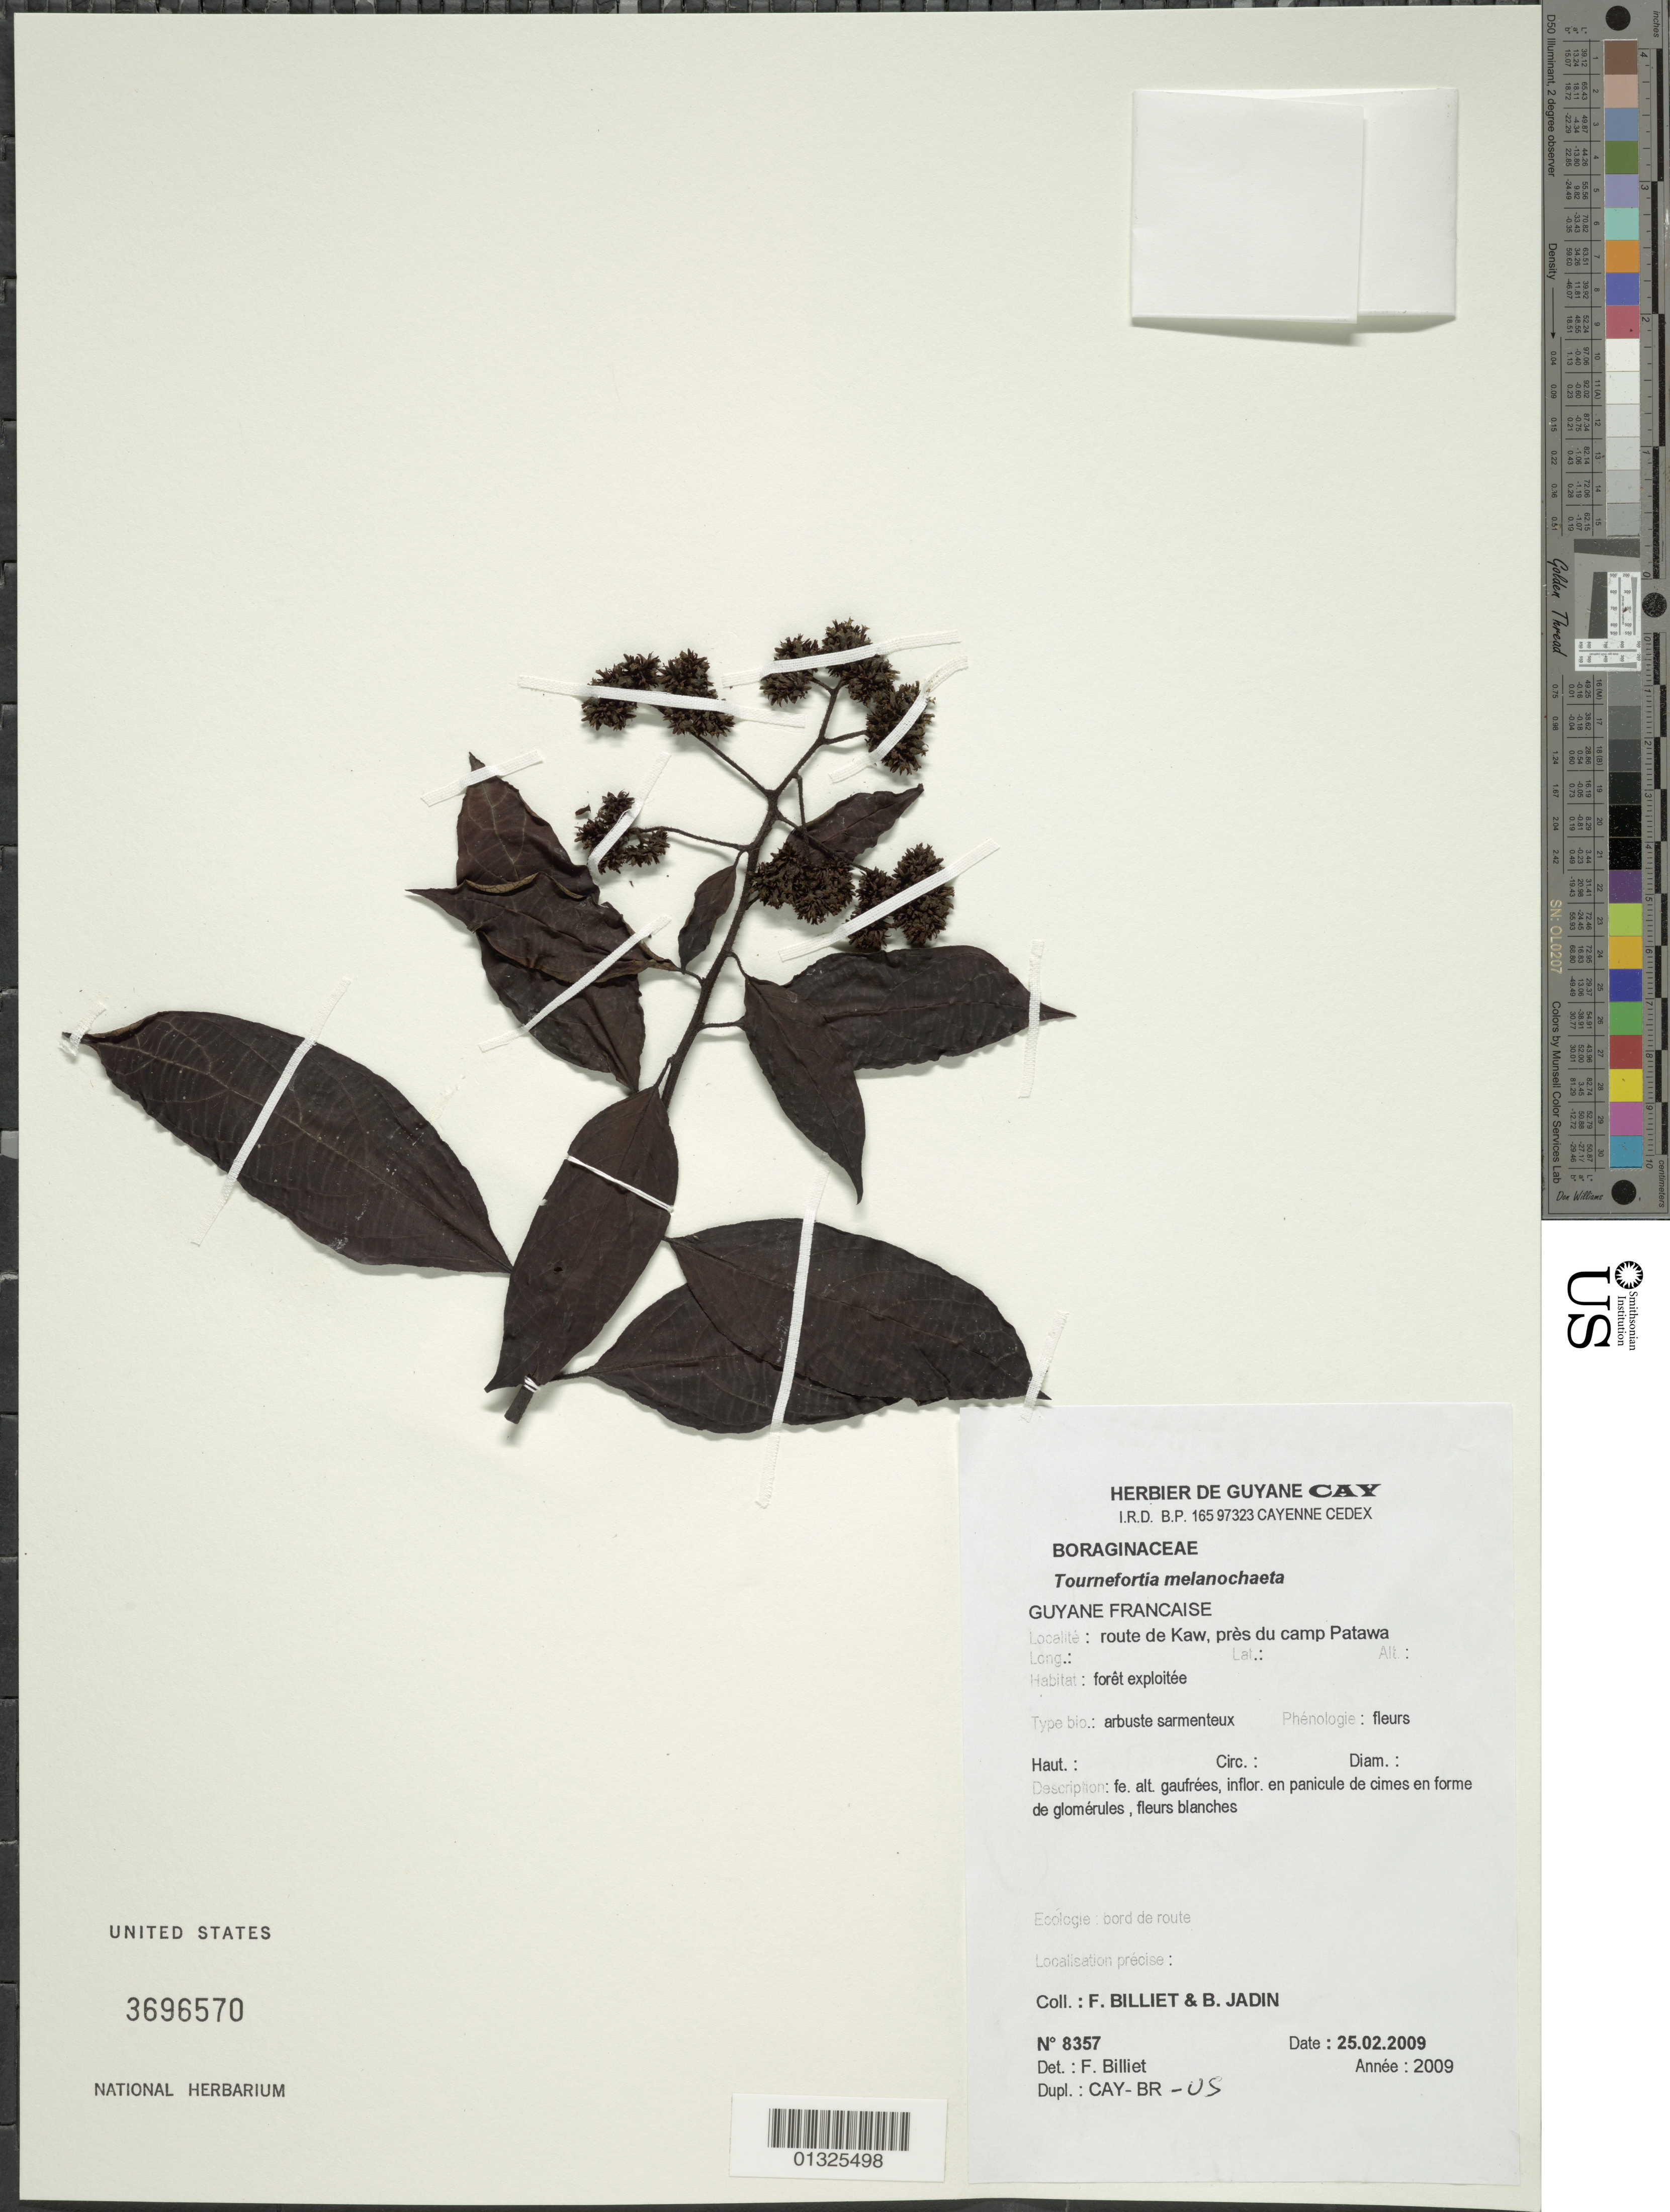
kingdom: Plantae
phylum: Tracheophyta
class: Magnoliopsida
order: Boraginales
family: Heliotropiaceae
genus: Tournefortia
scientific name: Tournefortia ulei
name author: Vaupel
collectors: F. Billiet & B. Jadin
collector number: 8357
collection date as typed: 25 February 2009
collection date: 2009-02-25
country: French Guiana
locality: Raoute de Kaw, pres du camp Patawa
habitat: foret exploitee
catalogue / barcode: US 3696570